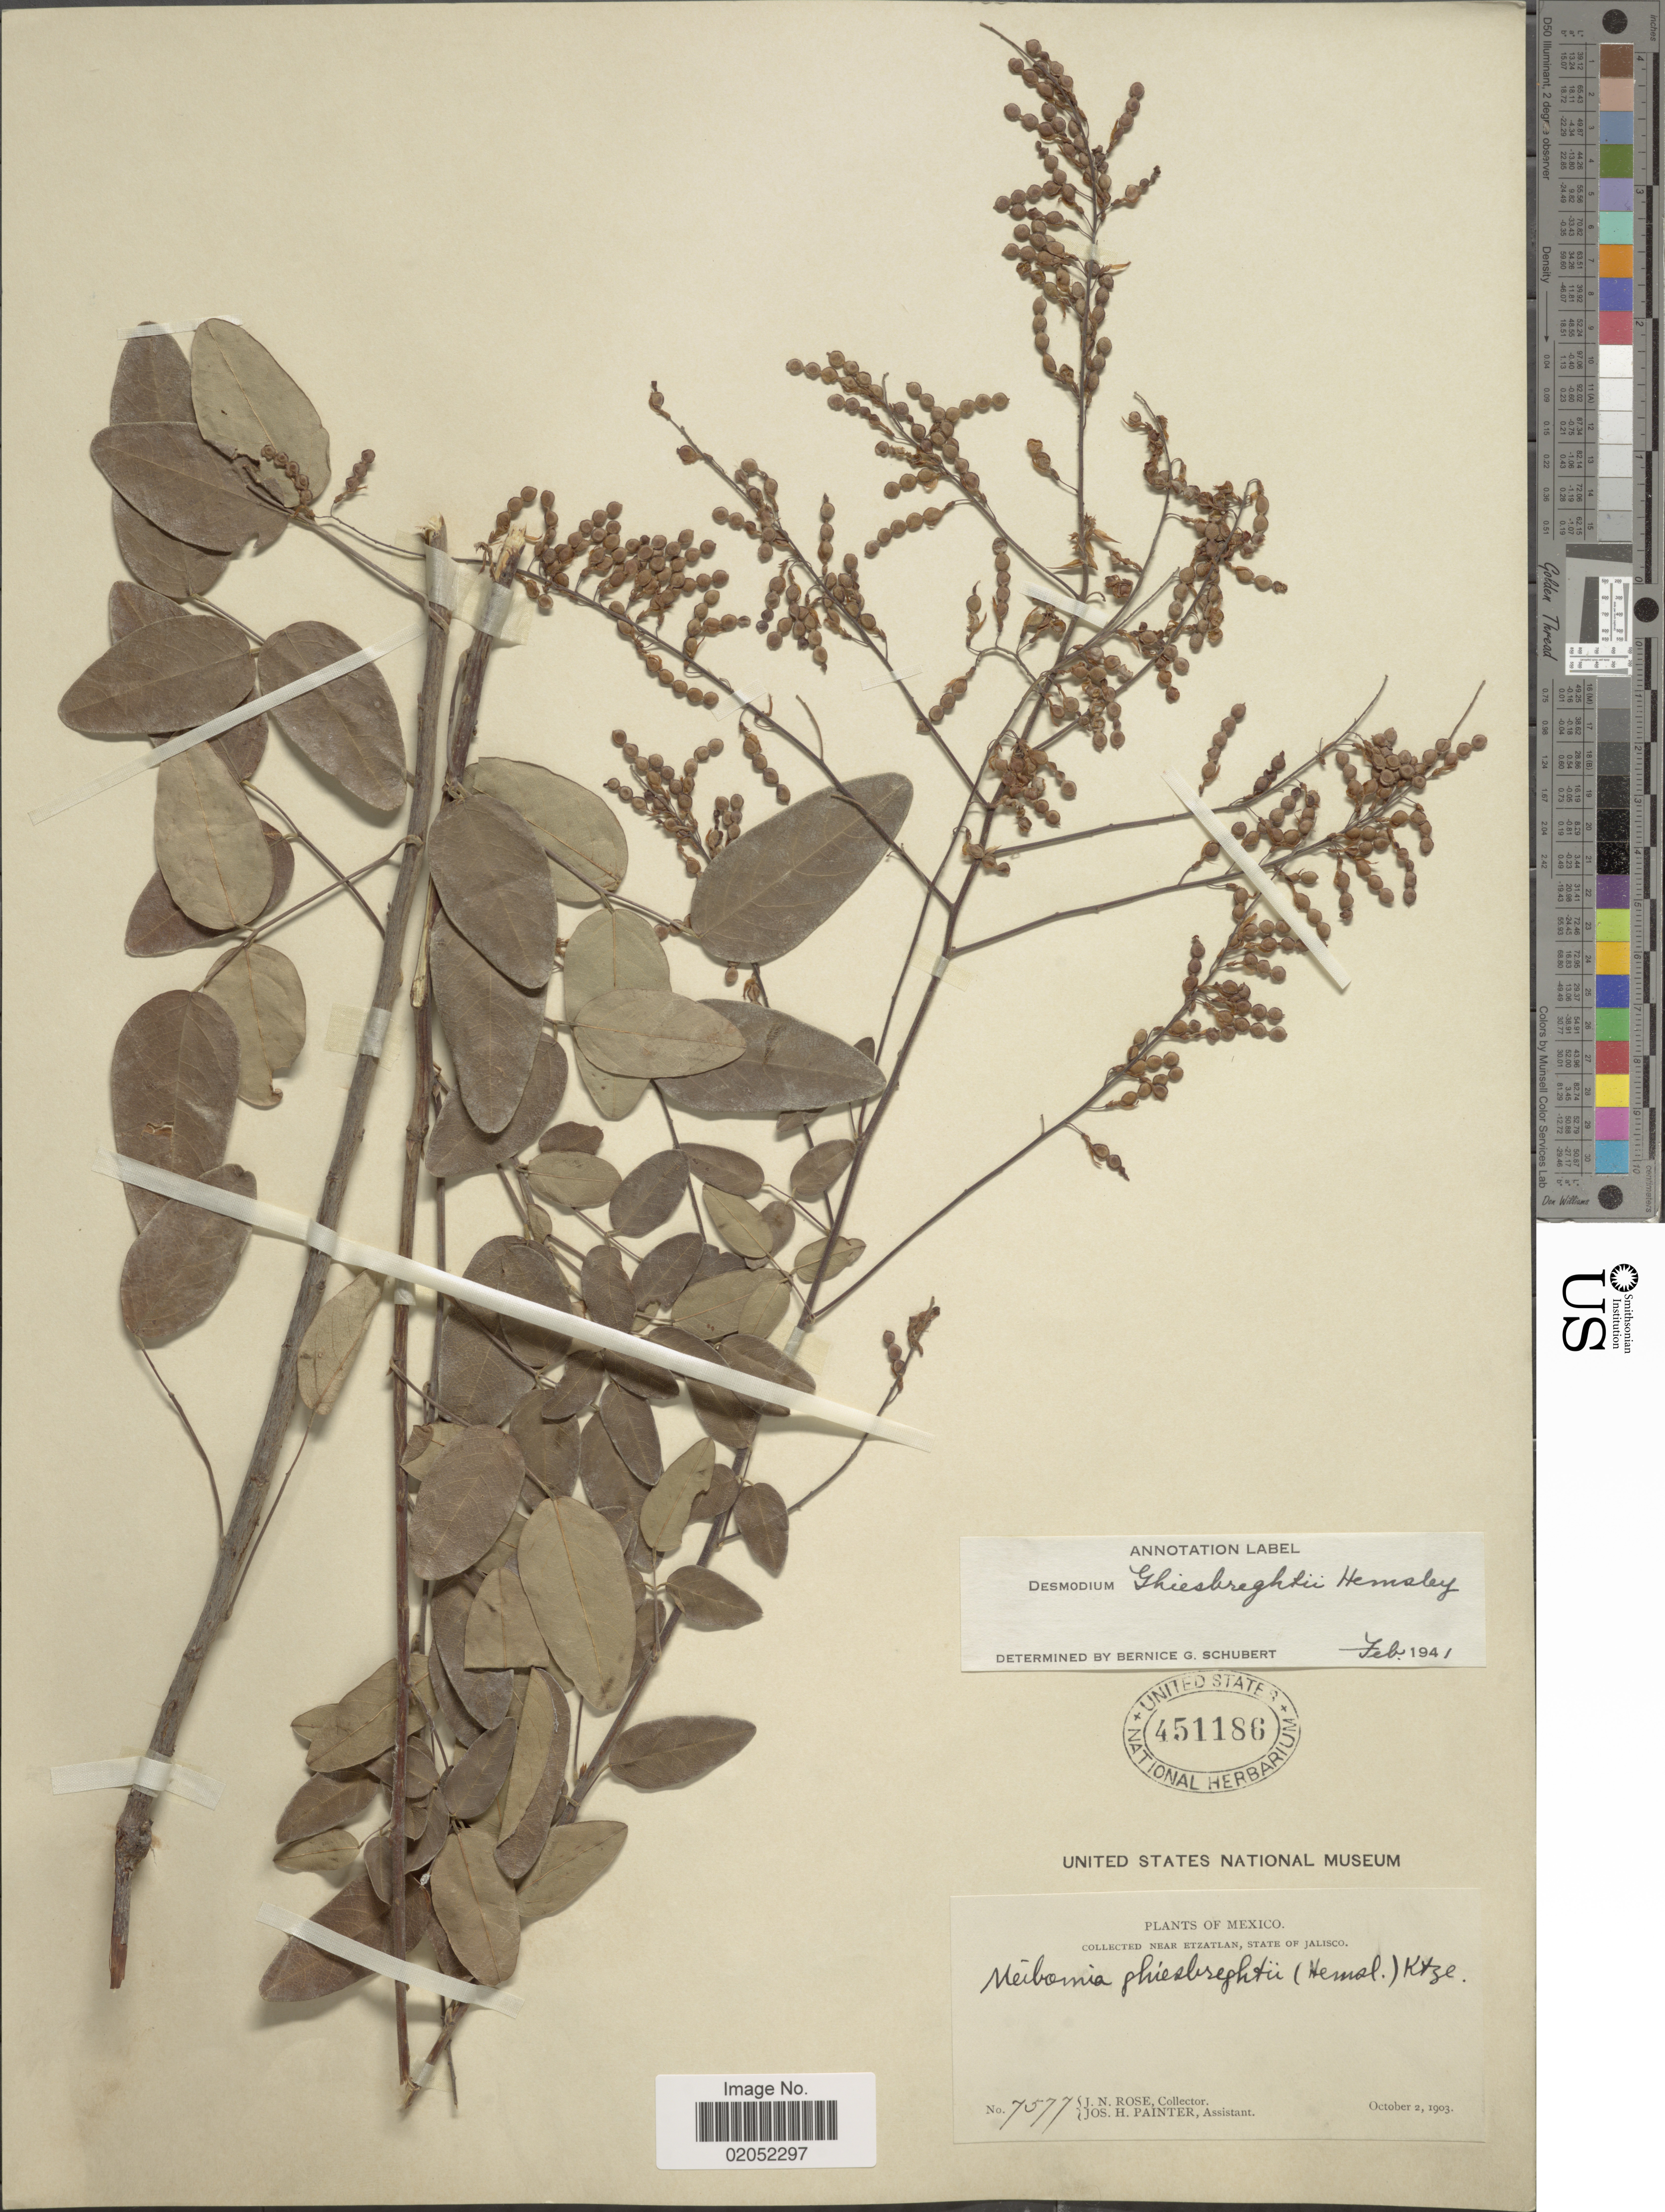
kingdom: Plantae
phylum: Tracheophyta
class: Magnoliopsida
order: Fabales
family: Fabaceae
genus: Desmodium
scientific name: Desmodium ghiesbreghtii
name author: Hemsl.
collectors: J. N. Rose & J. H. Painter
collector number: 7577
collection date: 1903-10-02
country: Mexico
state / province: Jalisco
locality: Near Etzatlan, State of Jalisco.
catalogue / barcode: US 451186